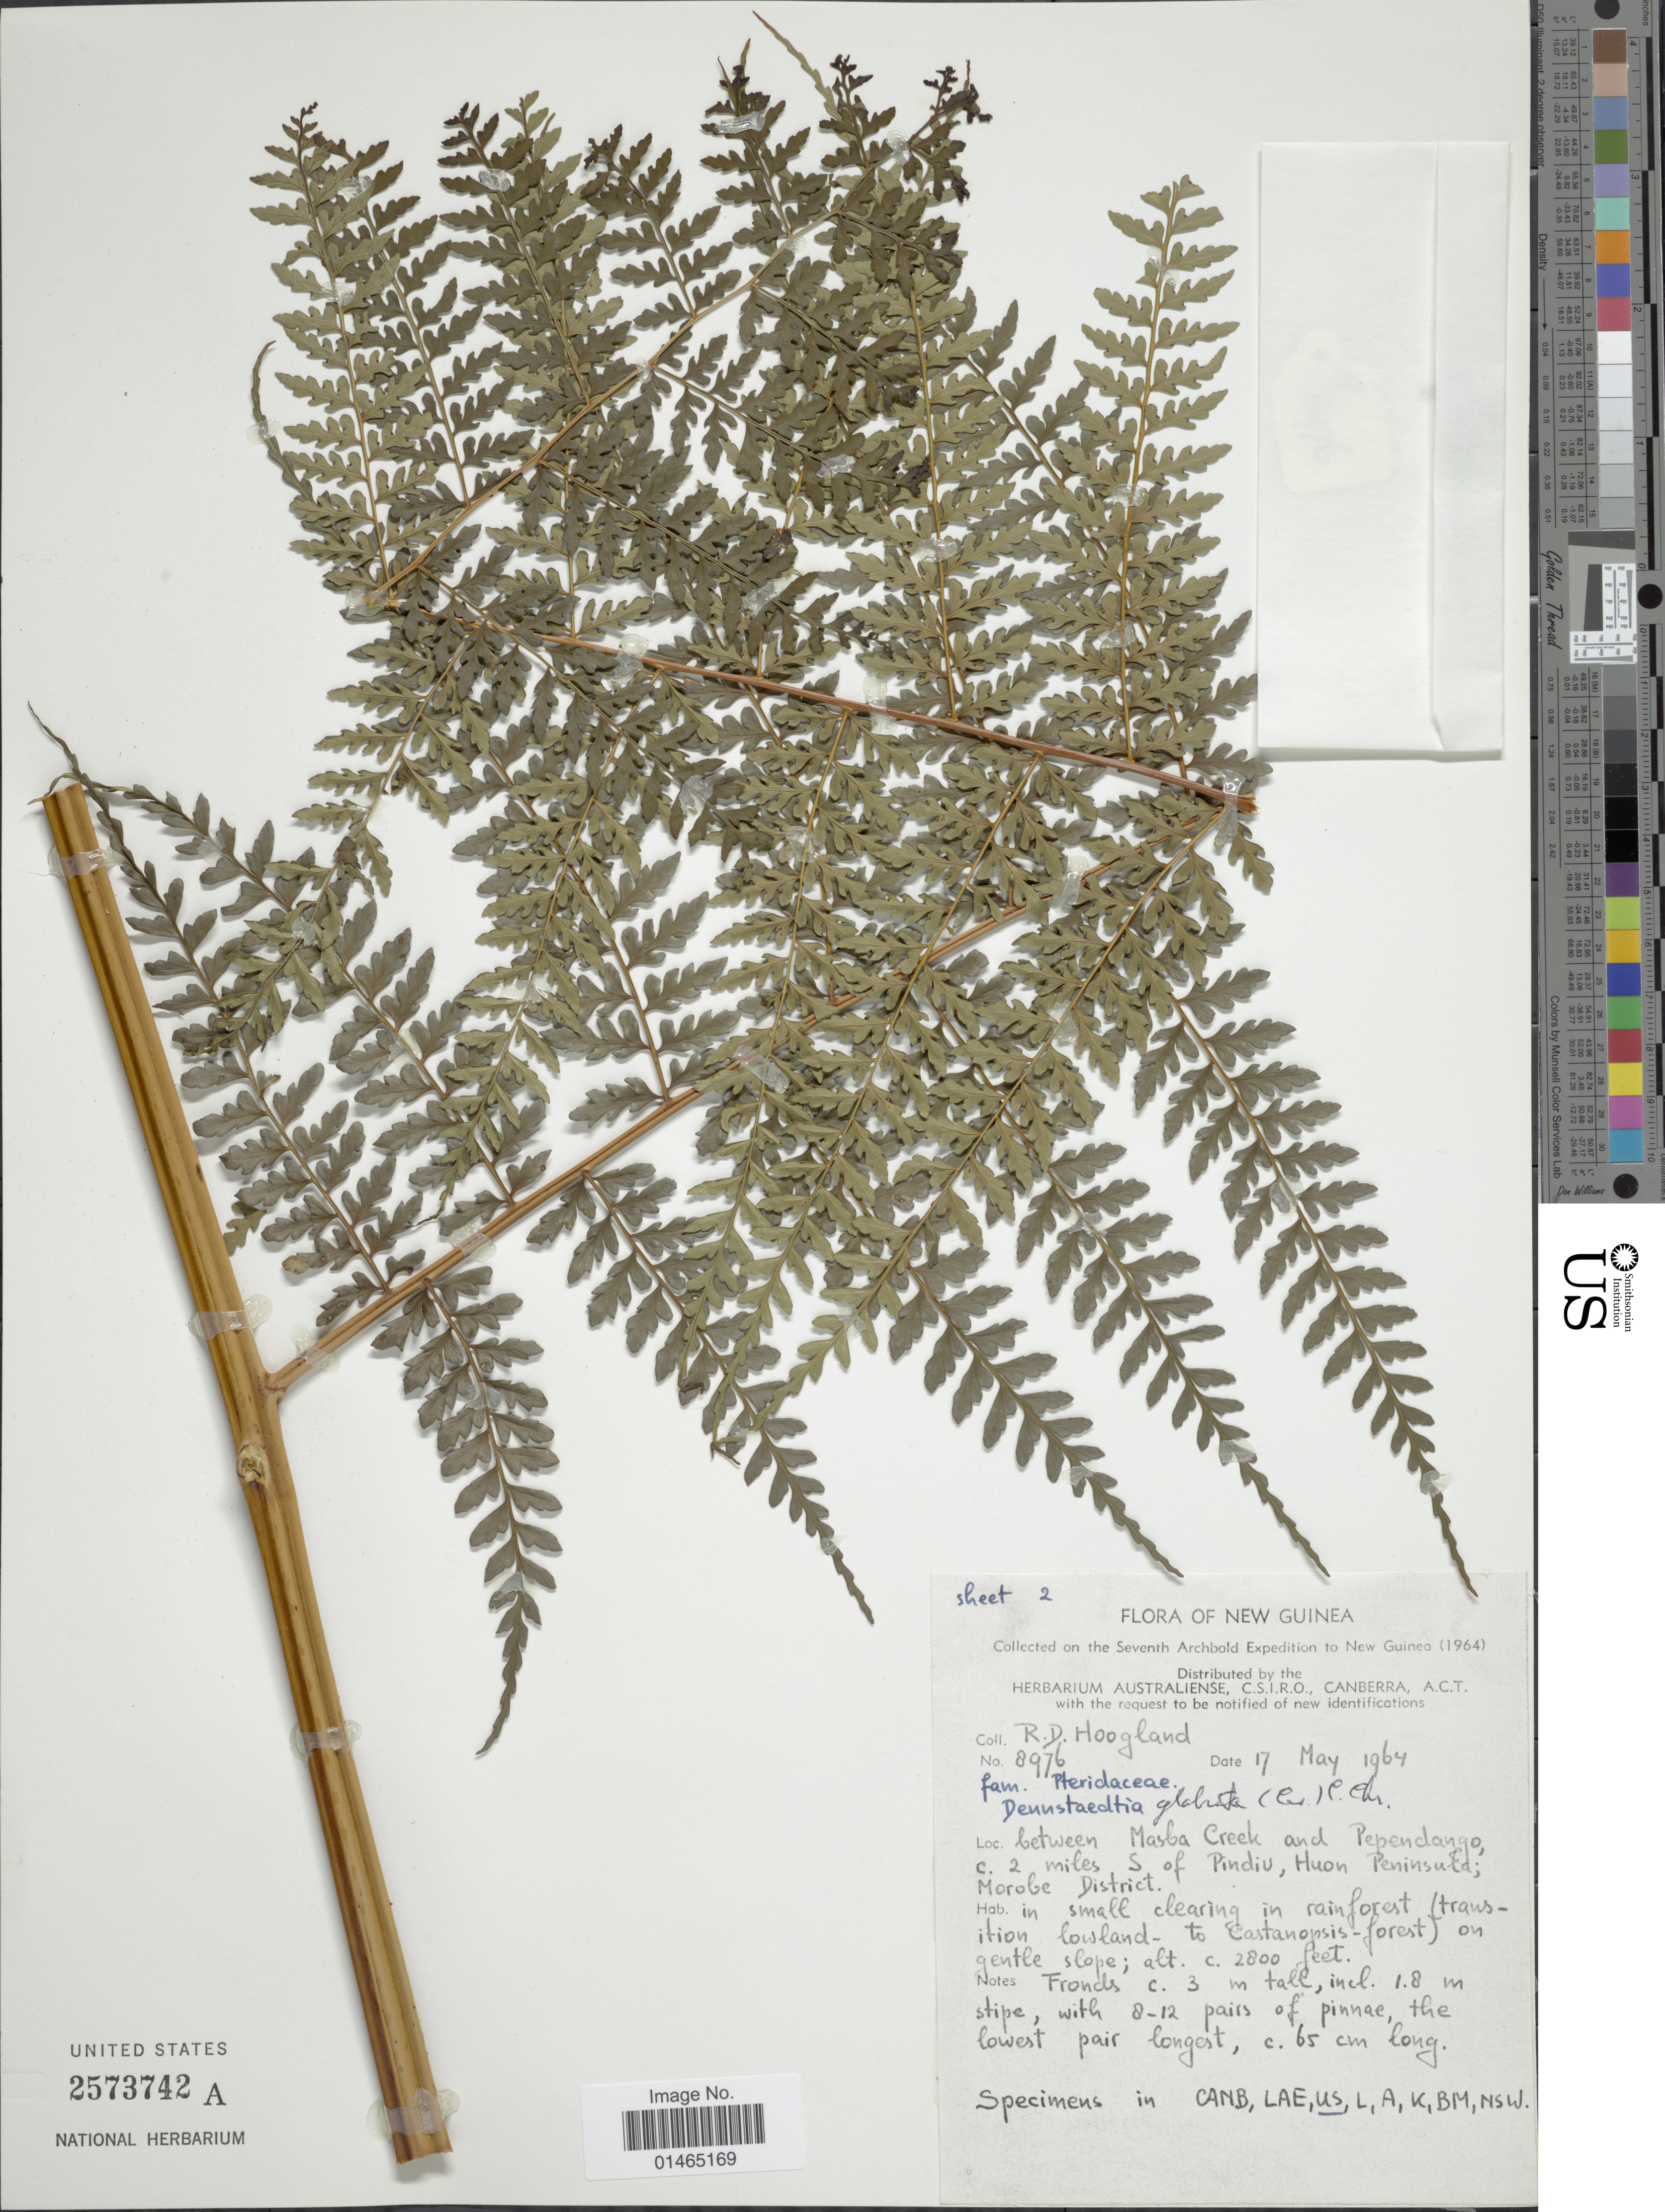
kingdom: Plantae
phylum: Tracheophyta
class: Polypodiopsida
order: Polypodiales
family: Dennstaedtiaceae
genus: Dennstaedtia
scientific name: Dennstaedtia glabrata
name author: (Ces.) C. Chr.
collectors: R. D. Hoogland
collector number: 8976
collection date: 1964-05-17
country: Papua New Guinea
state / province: Morobe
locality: New Guinea. Between Masba Creek and Pependango, c. 2 miles S of Pindiu, Huon Peninsula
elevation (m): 853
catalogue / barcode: US 2573742A